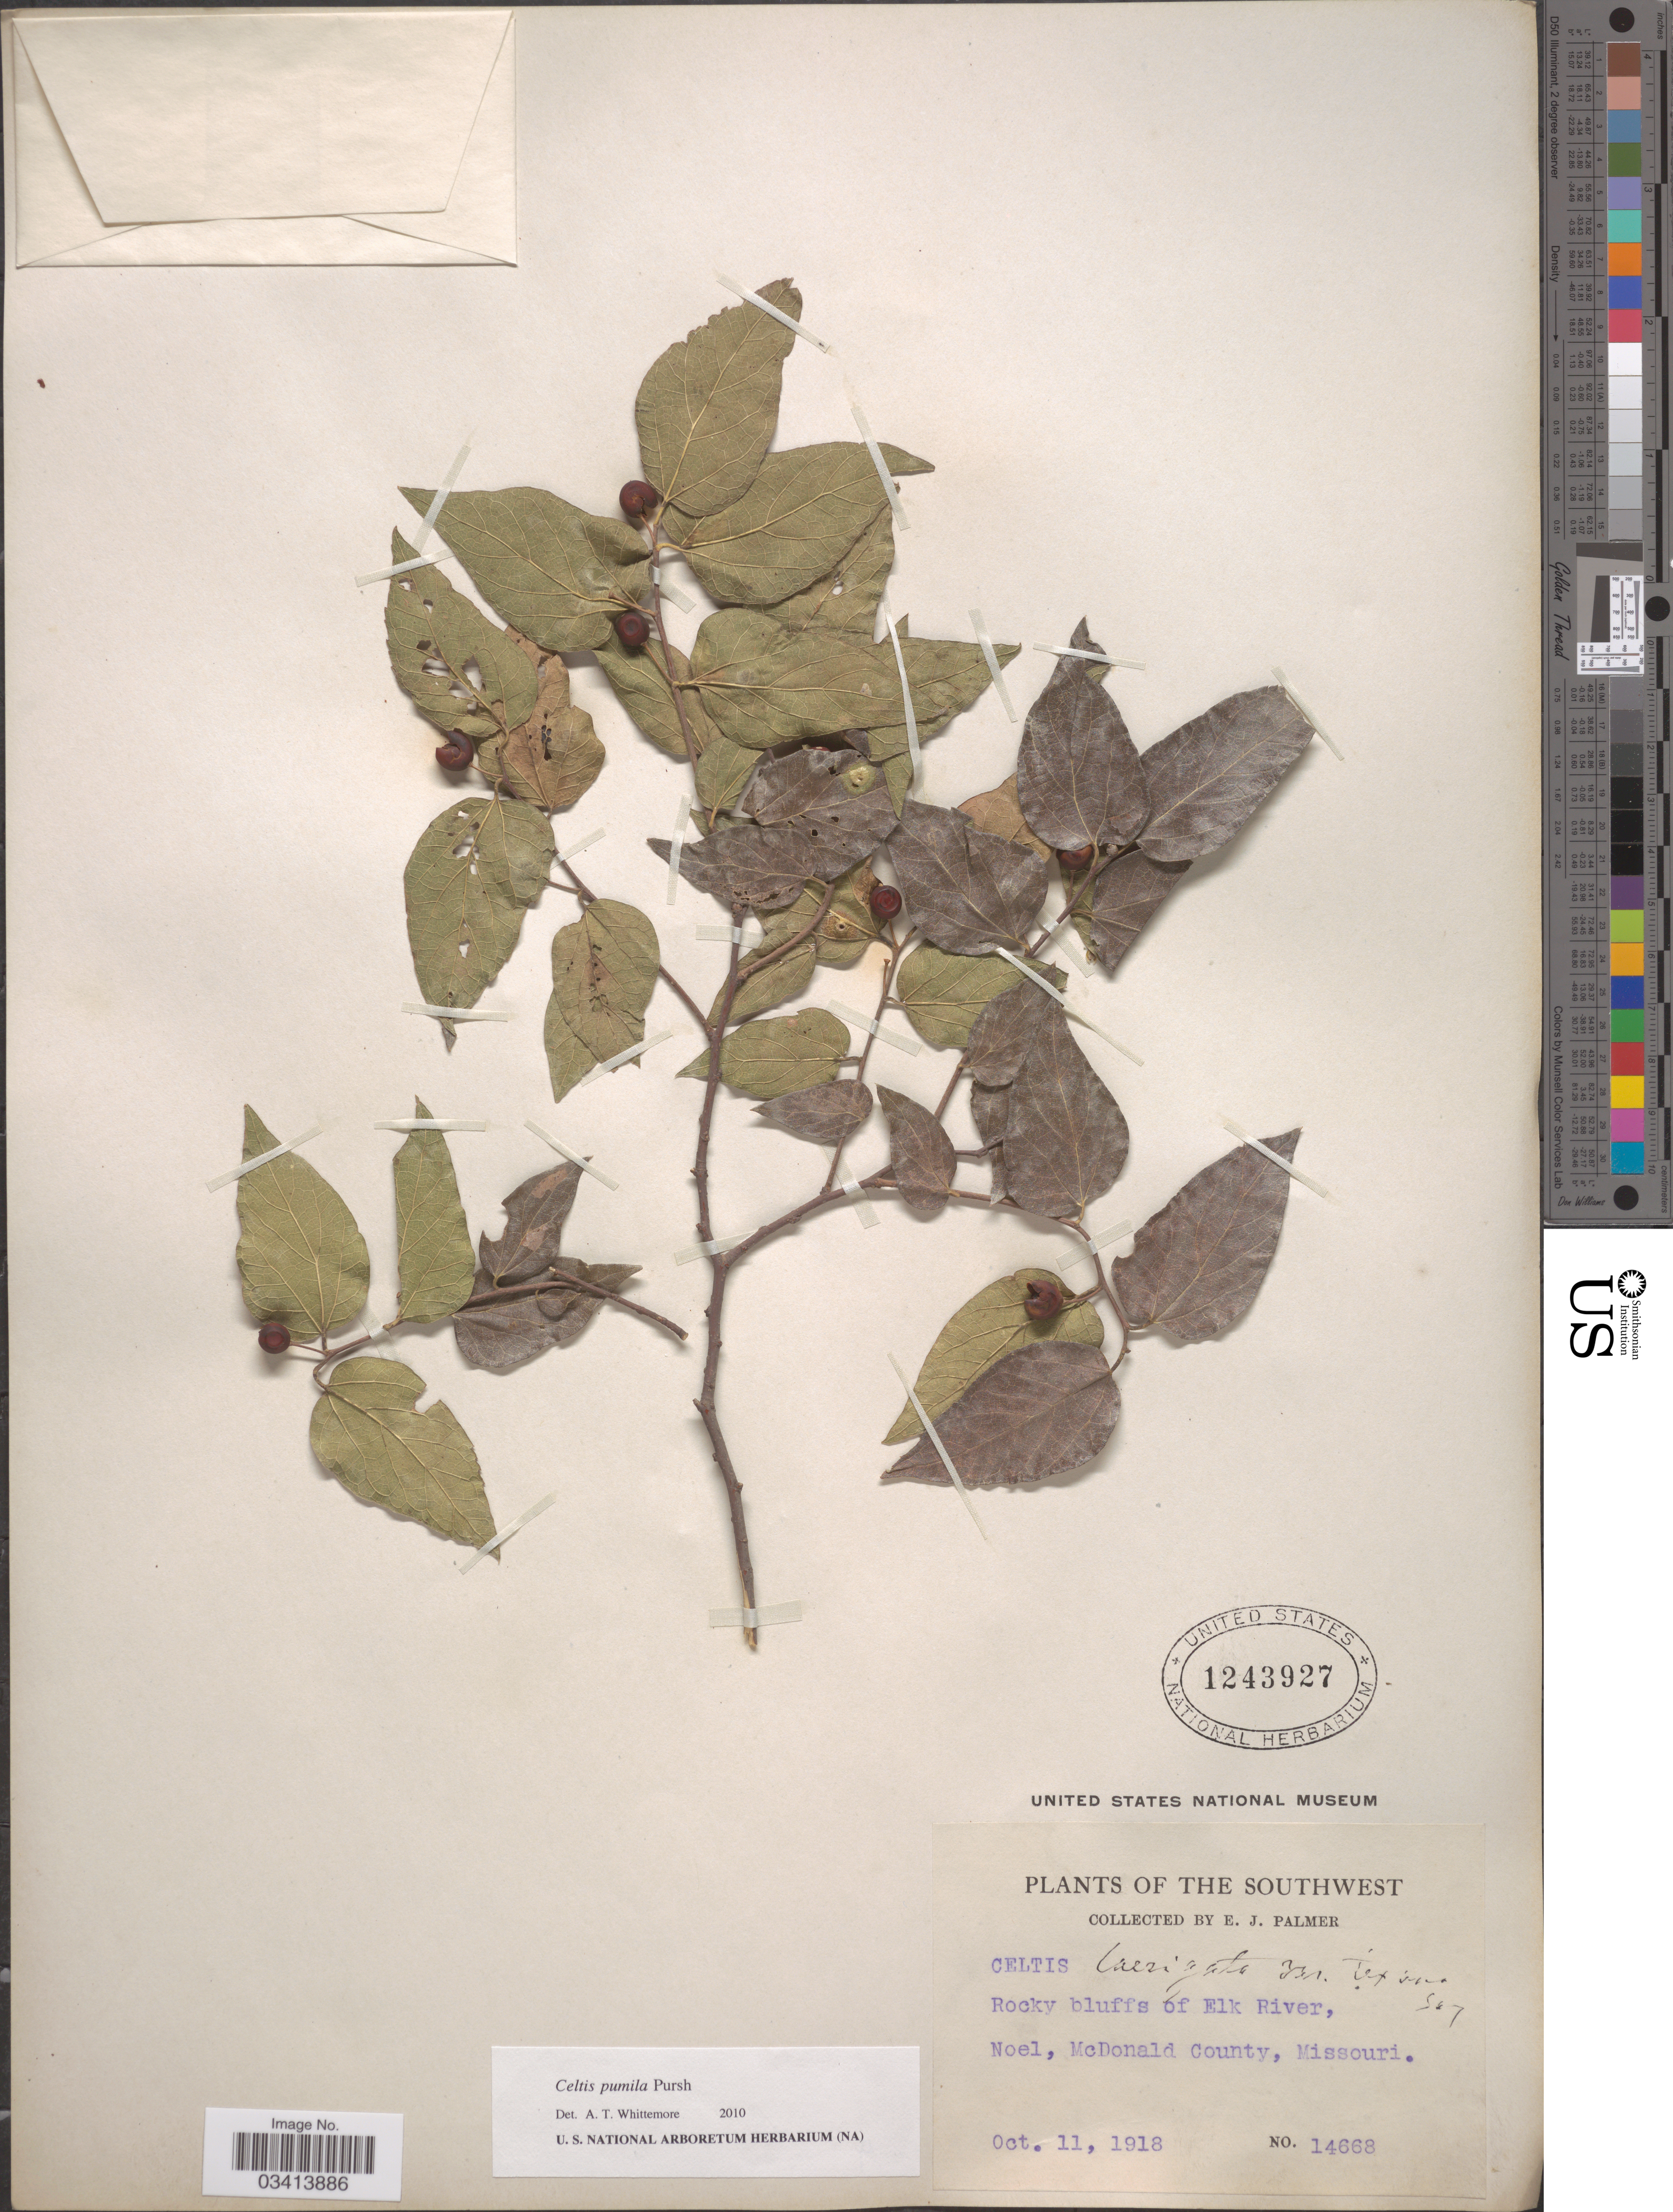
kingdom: Plantae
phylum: Tracheophyta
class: Magnoliopsida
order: Rosales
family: Cannabaceae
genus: Celtis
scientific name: Celtis occidentalis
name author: L.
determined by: Strong, M. T., (US), Smithsonian Institution - National Museum of Natural History (UNITED STATES)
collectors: E. J. Palmer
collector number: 14668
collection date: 1918-10-11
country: United States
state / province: Missouri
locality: The Southwest. Elk River, Noel, McDonald County.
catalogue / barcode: US 1243927